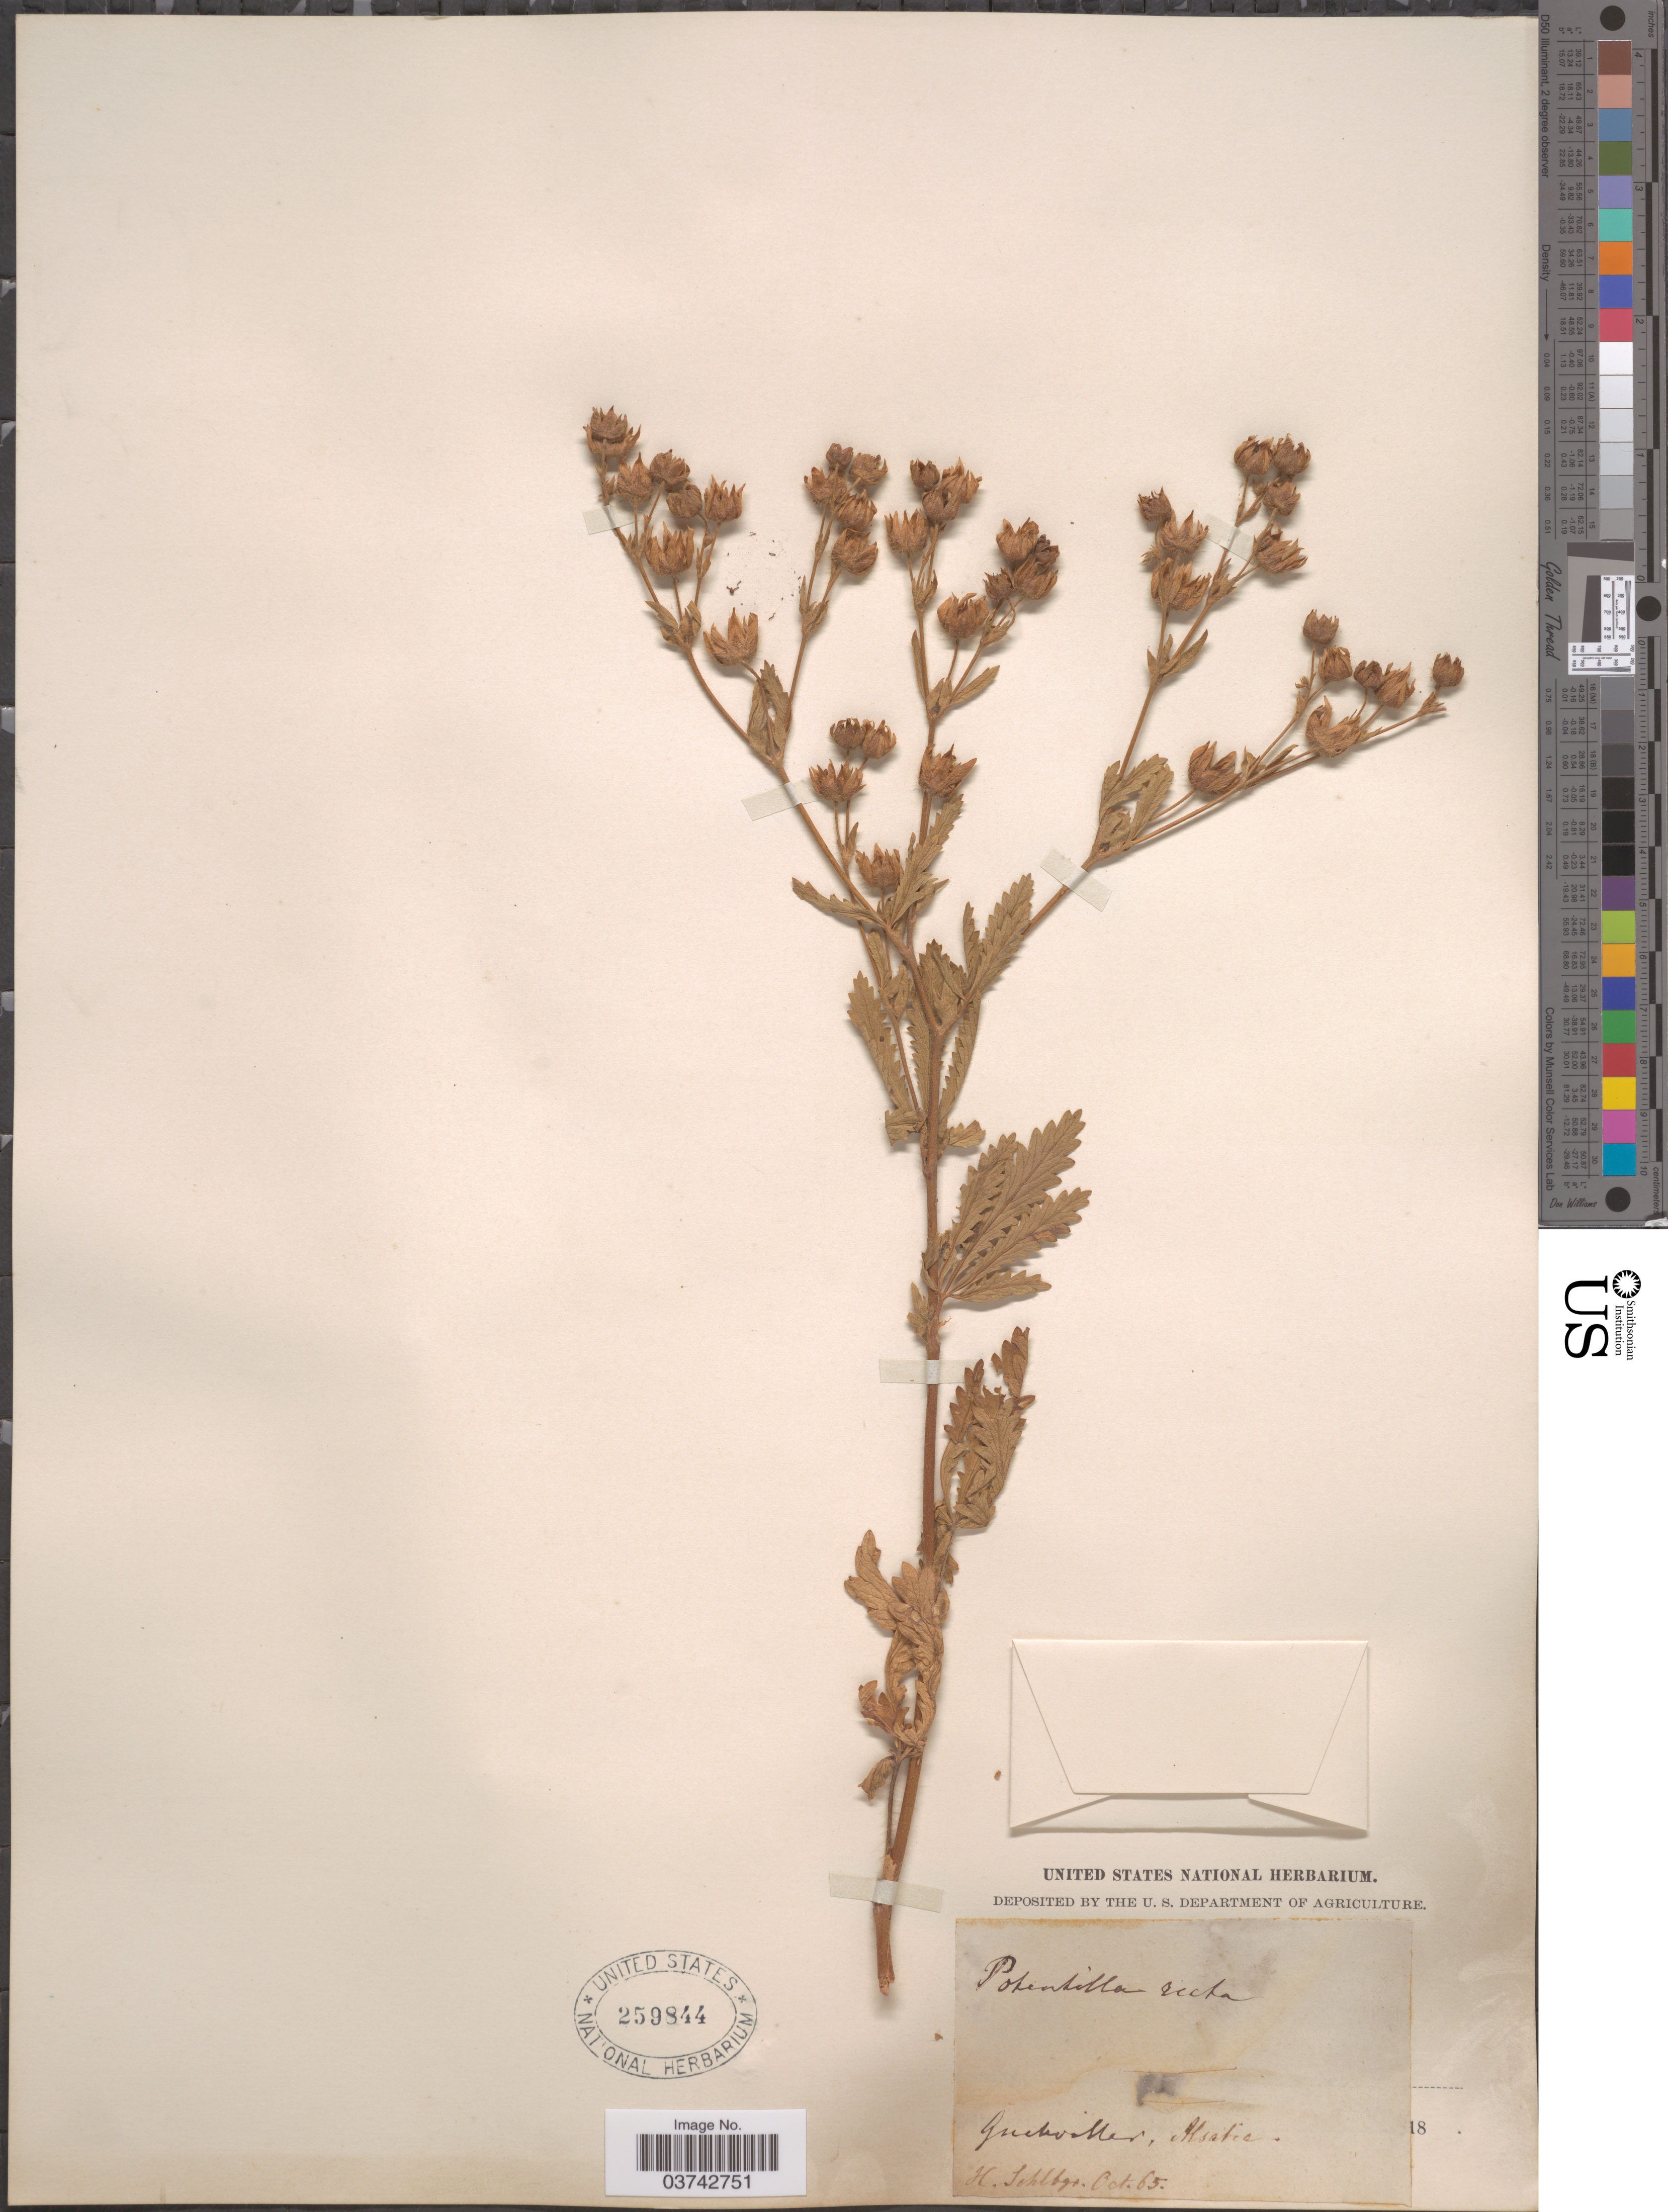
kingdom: Plantae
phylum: Tracheophyta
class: Magnoliopsida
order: Rosales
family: Rosaceae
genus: Potentilla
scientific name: Potentilla recta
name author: L.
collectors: H. Schlbgr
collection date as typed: Transcribed d/m/y: /10/65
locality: Guchville, Alsatia.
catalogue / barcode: US 259844